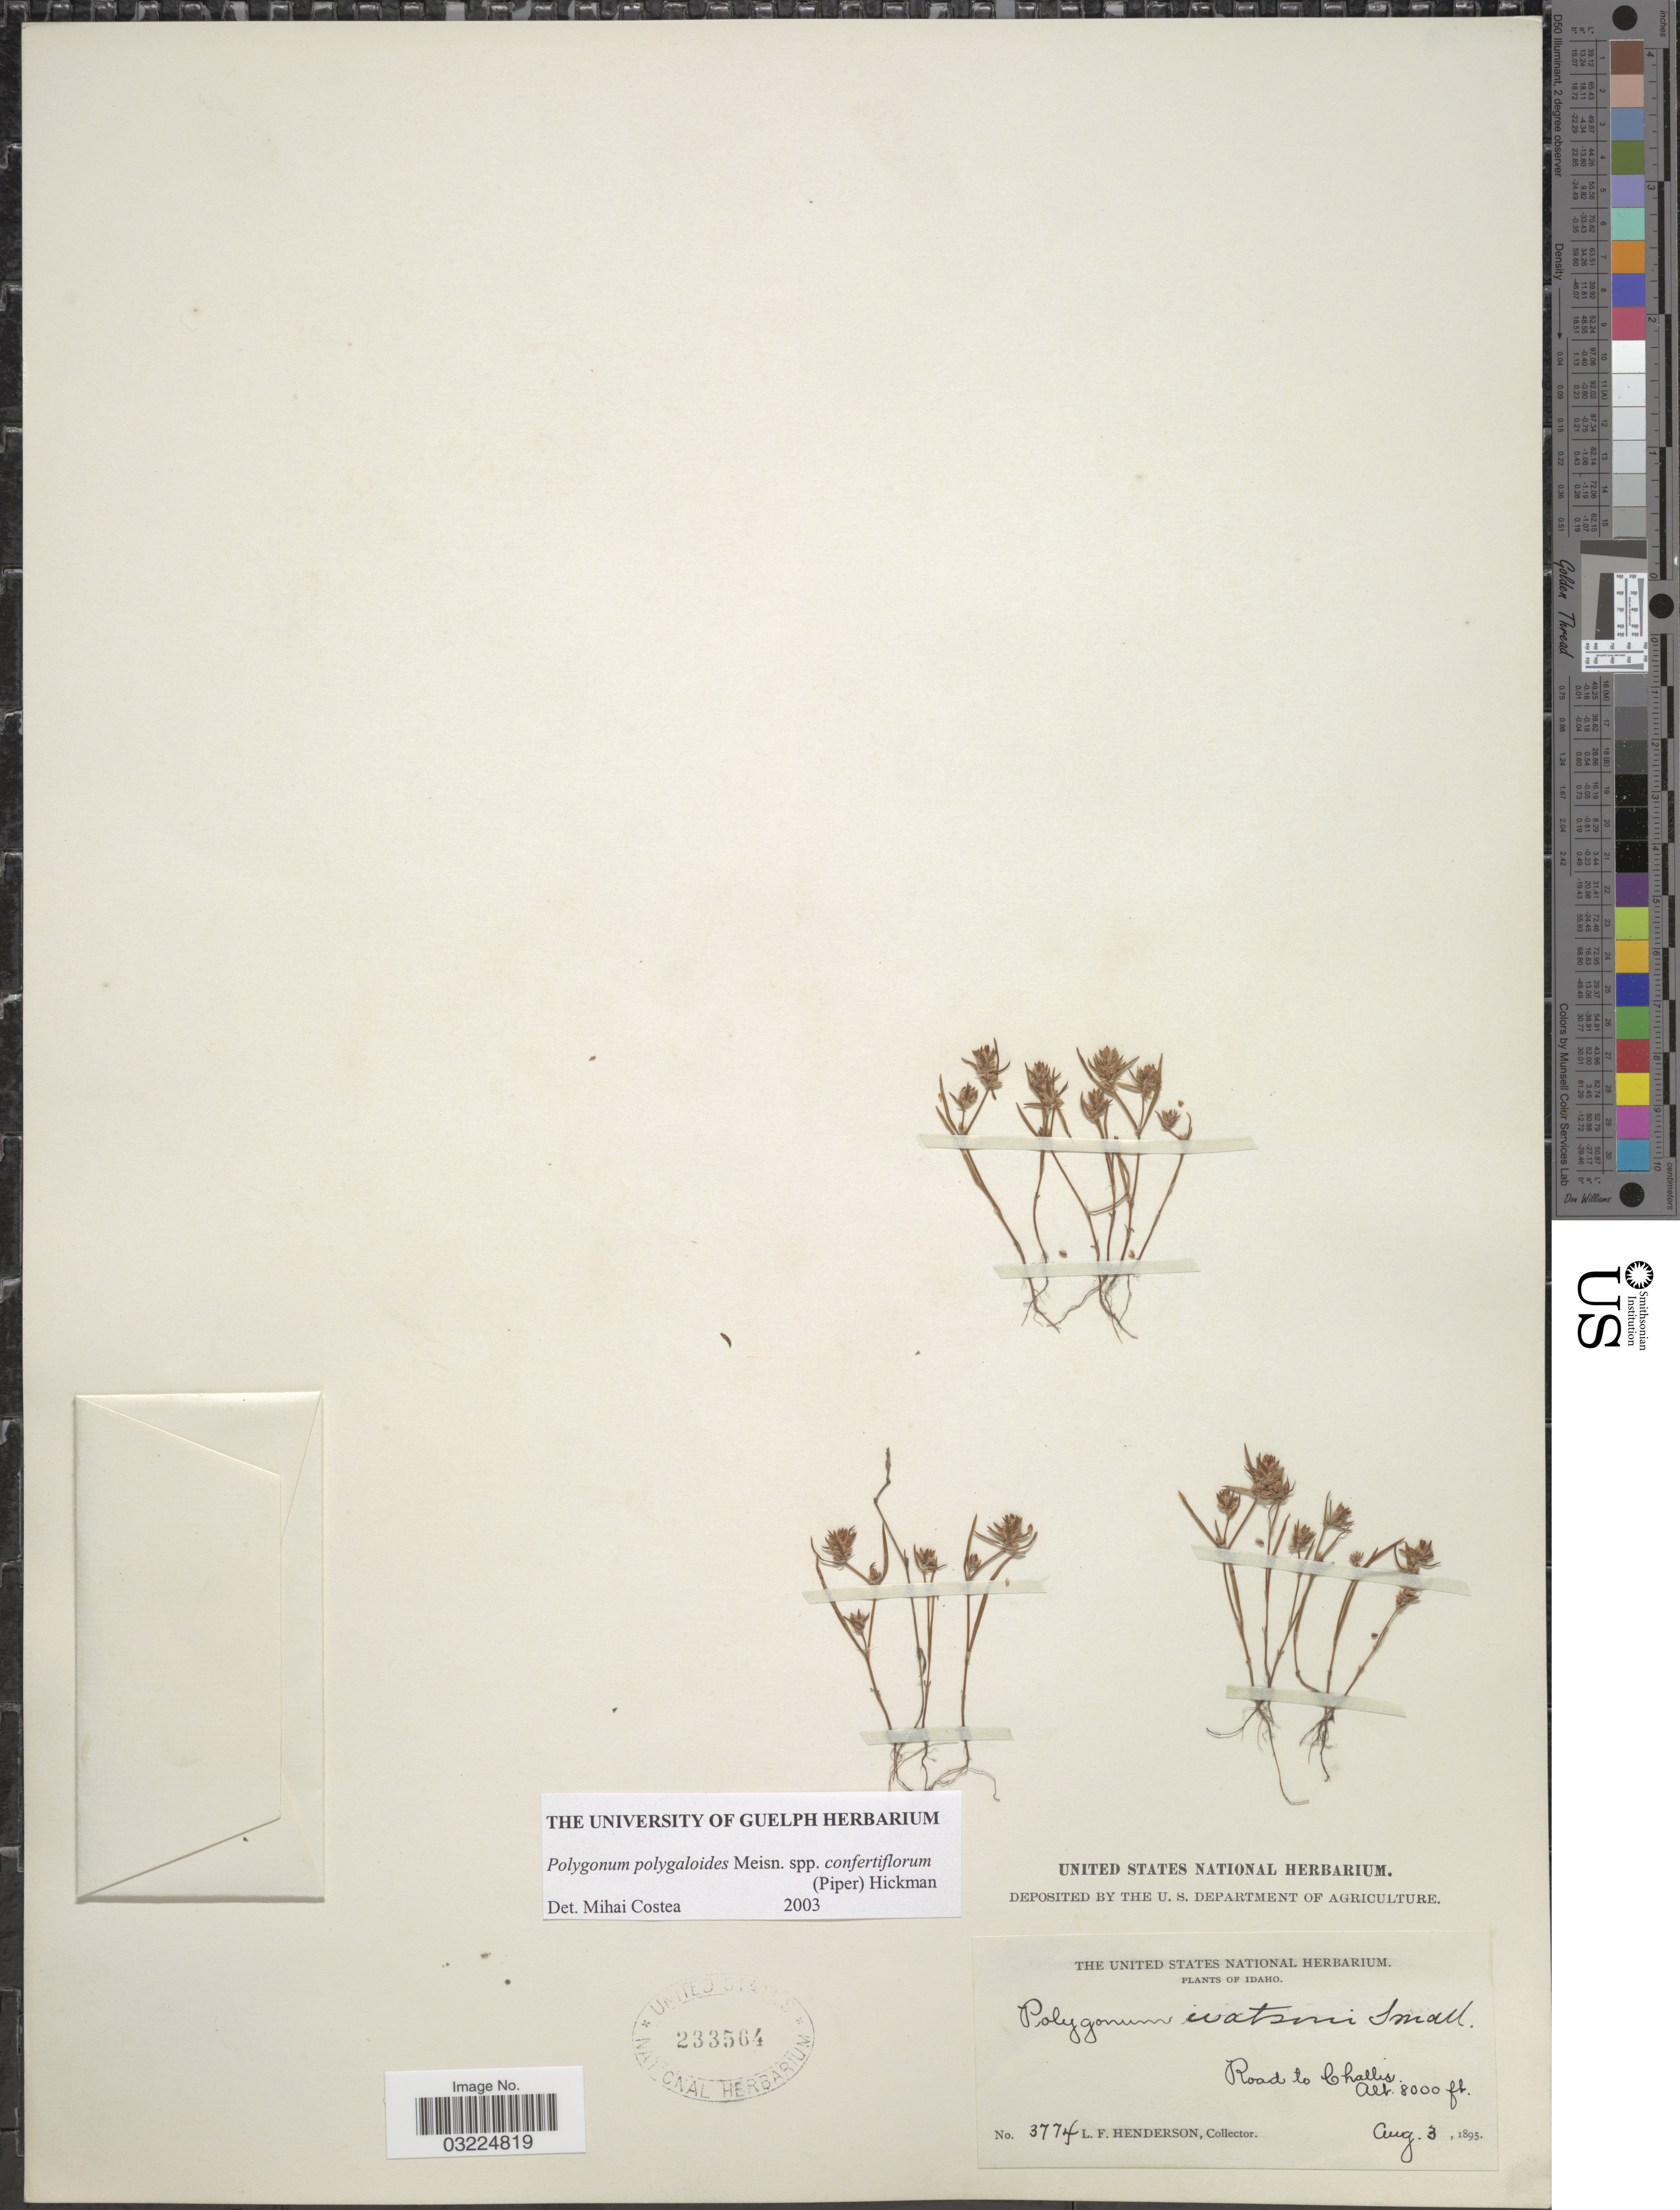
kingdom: Plantae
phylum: Tracheophyta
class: Magnoliopsida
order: Caryophyllales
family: Polygonaceae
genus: Polygonum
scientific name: Polygonum polygaloides subsp. confertiflorum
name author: (Nutt. ex Piper) Hickman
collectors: L. Henderson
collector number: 3774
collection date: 1895-08-03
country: United States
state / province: Idaho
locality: Road to Challis.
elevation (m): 2438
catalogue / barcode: US 233564